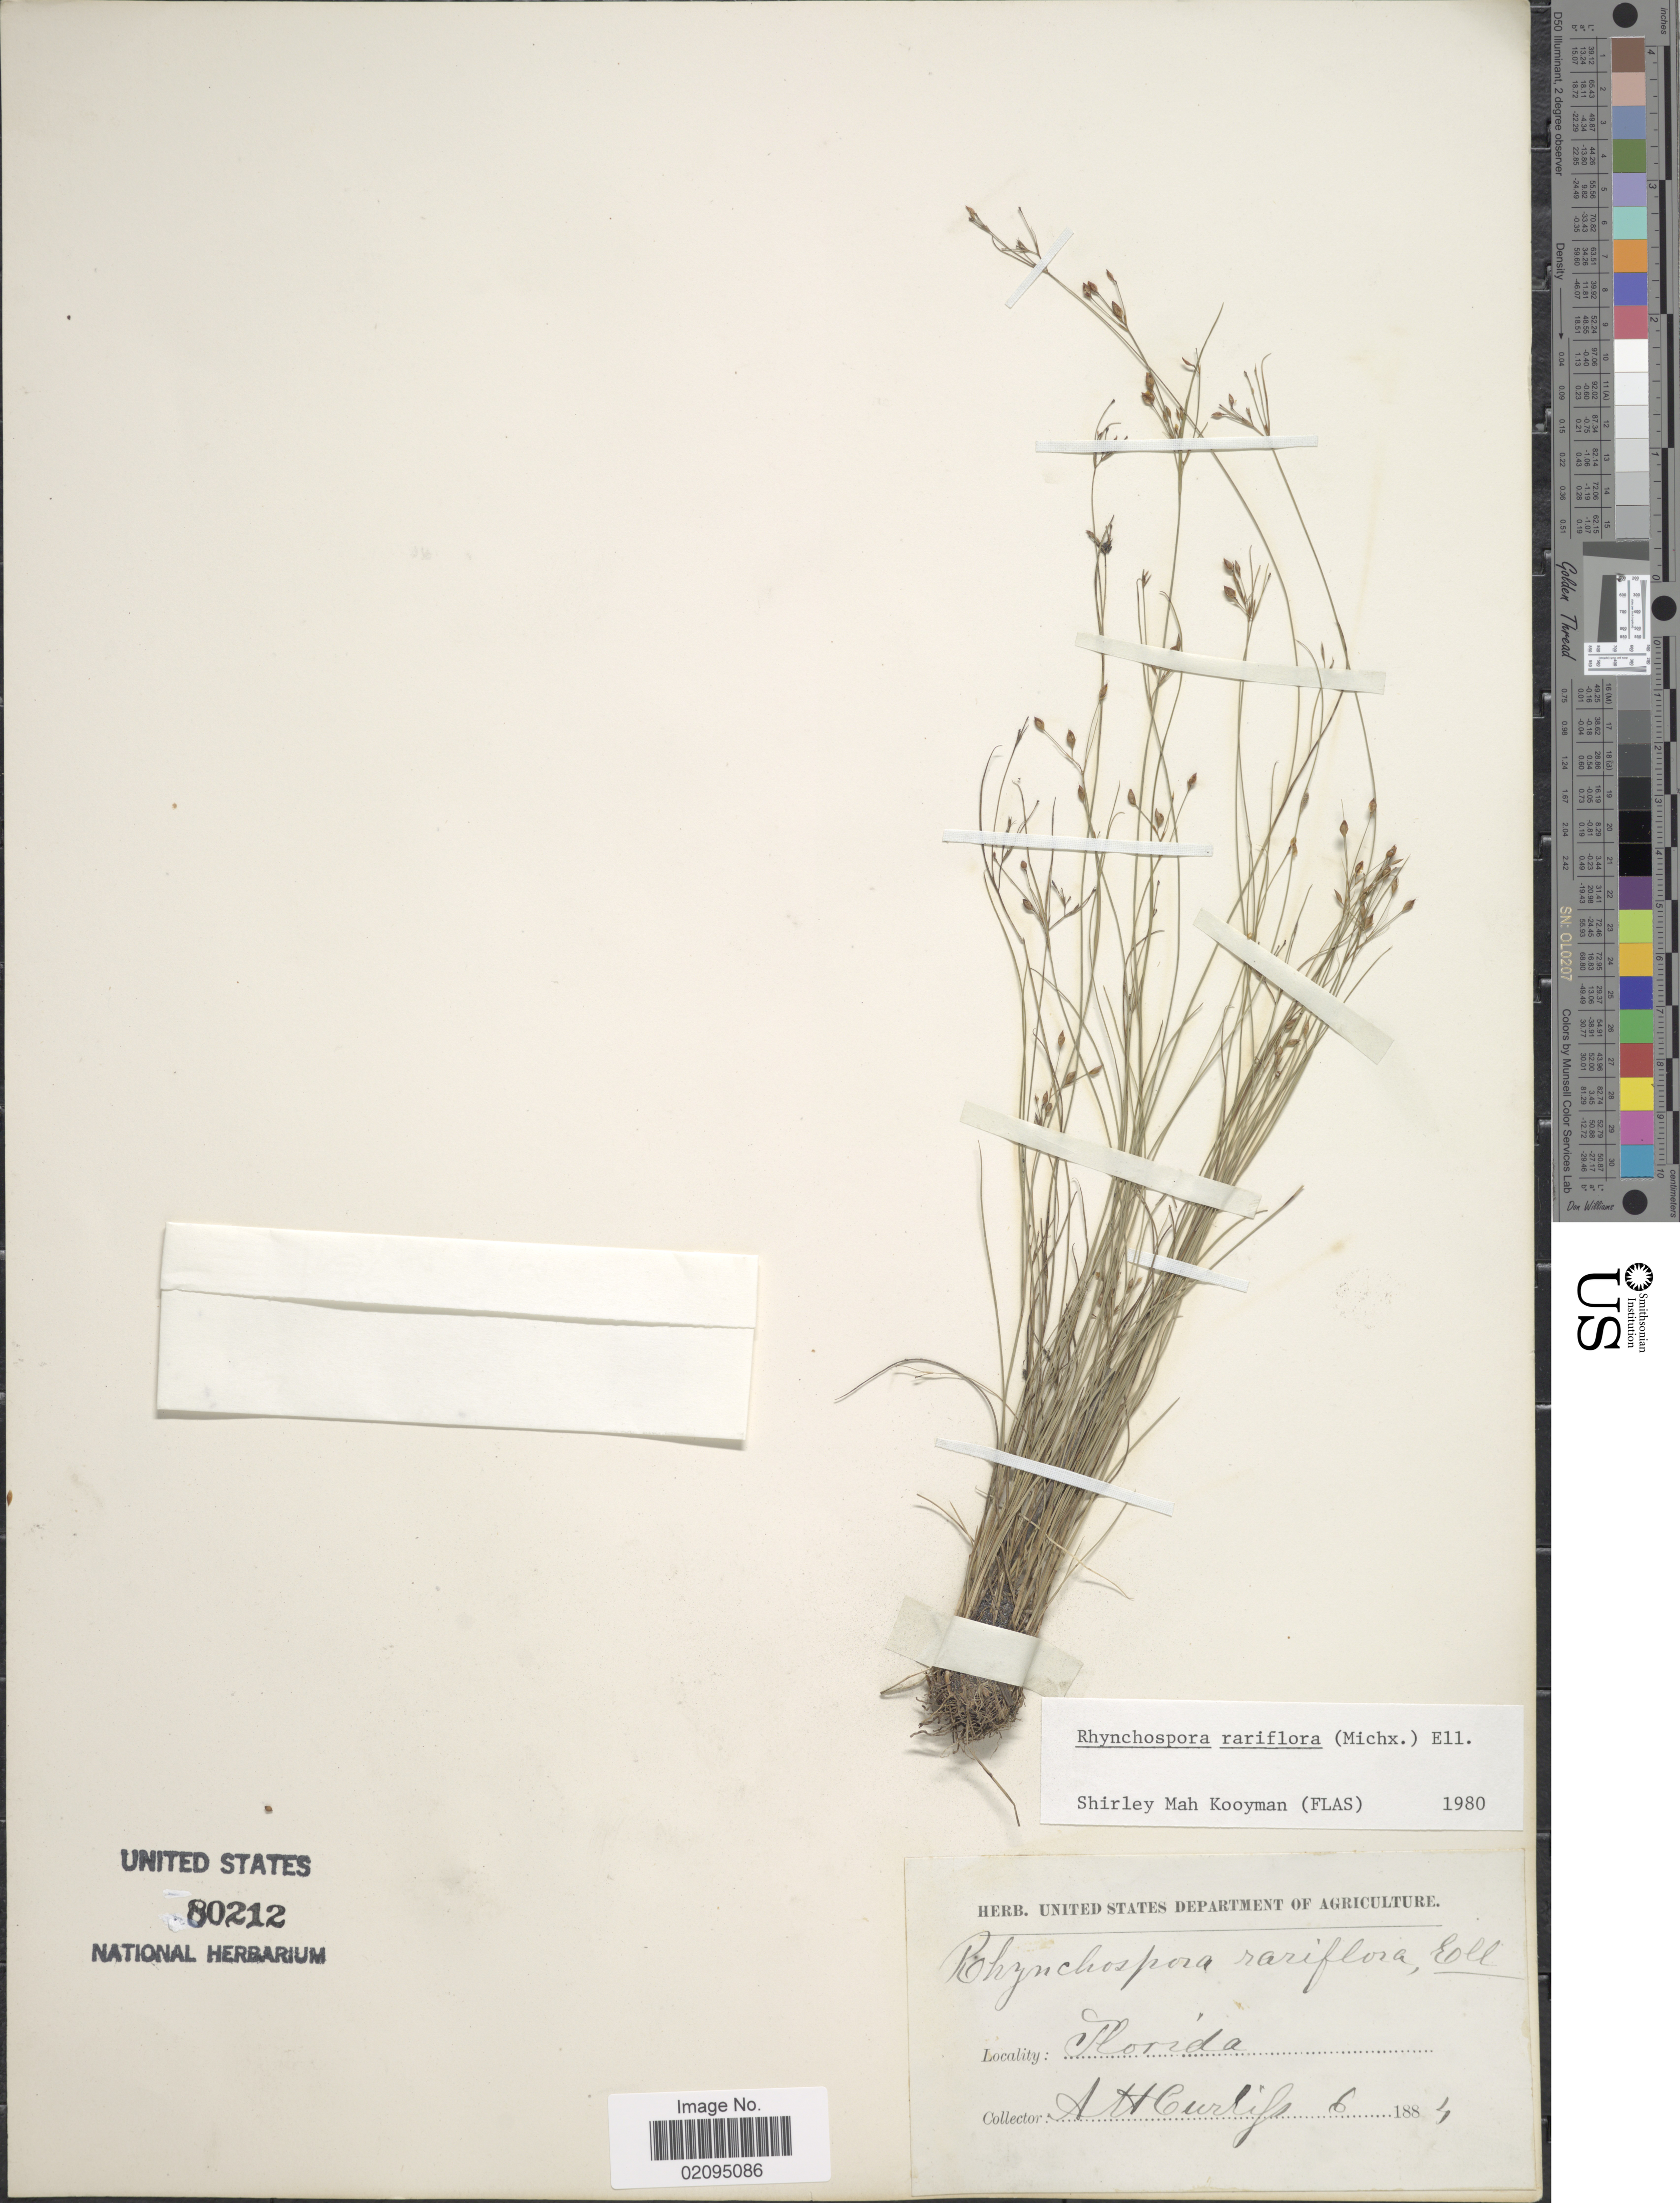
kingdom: Plantae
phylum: Tracheophyta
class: Liliopsida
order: Poales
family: Cyperaceae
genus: Rhynchospora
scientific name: Rhynchospora rariflora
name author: (Michx.) Elliott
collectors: A. H. Curtiss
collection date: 1884-06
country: United States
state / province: Florida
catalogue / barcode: US 80212